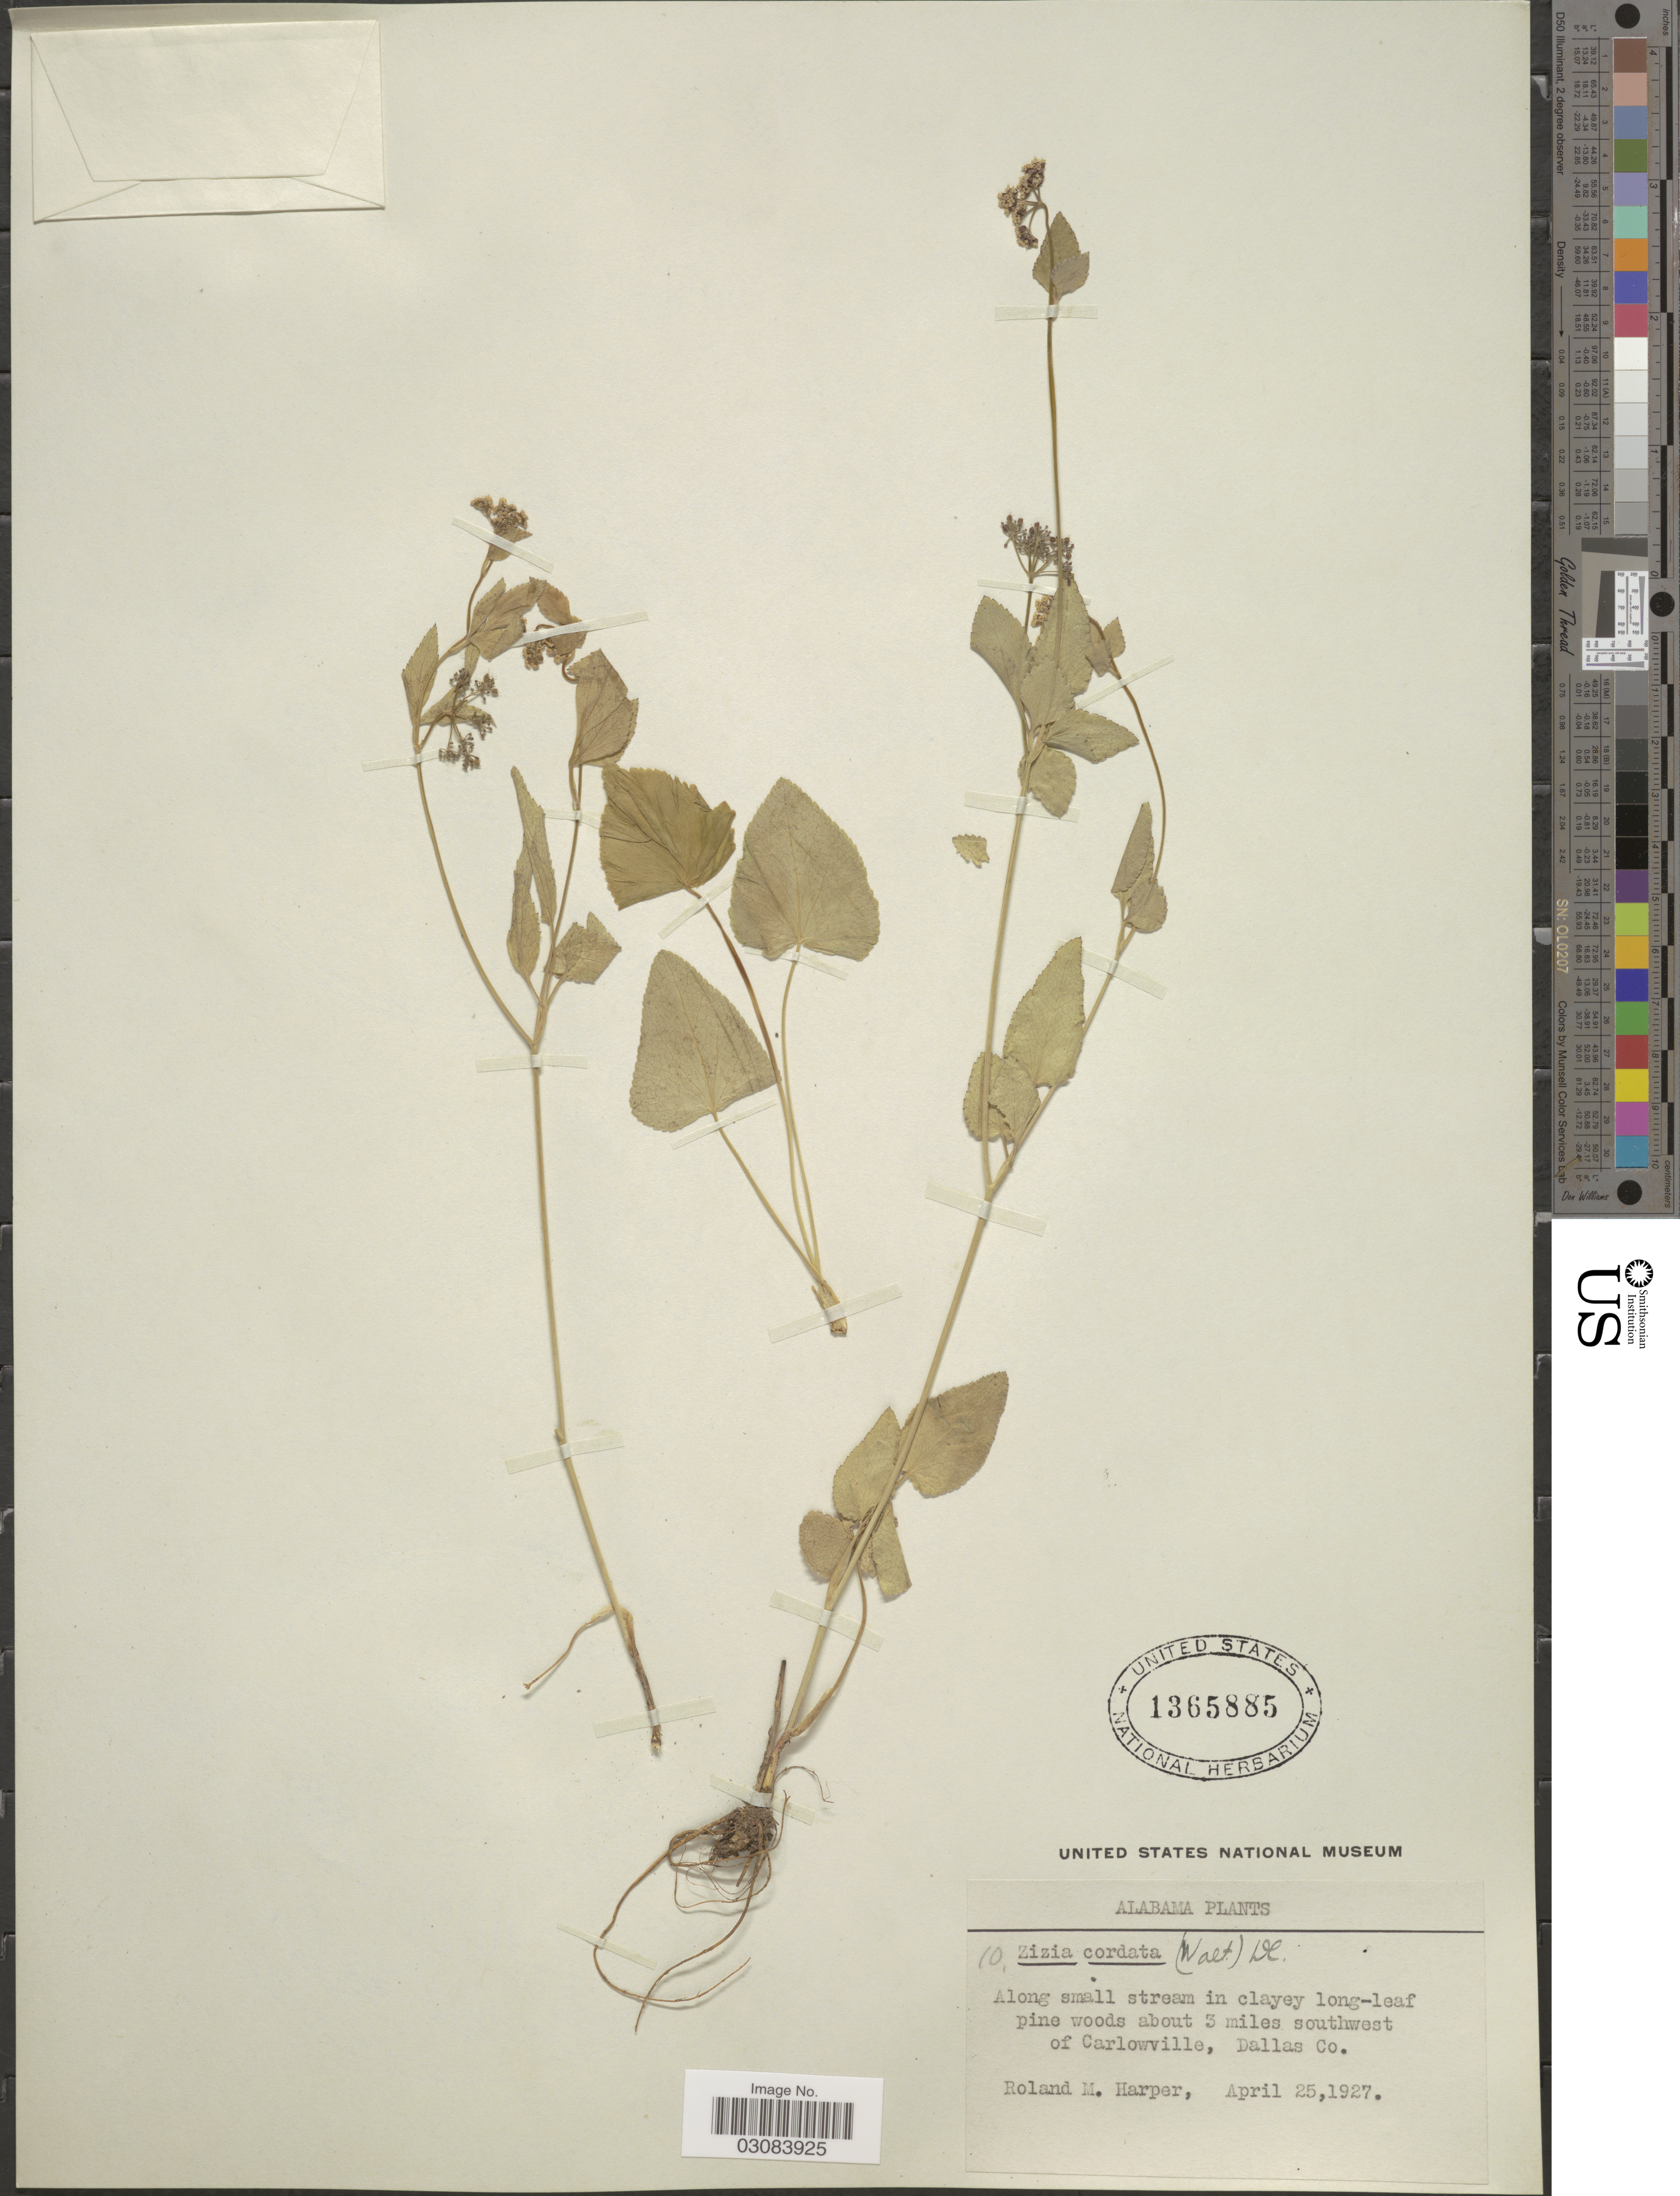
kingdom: Plantae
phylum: Tracheophyta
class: Magnoliopsida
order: Apiales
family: Apiaceae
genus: Zizia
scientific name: Zizia aptera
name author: (A. Gray) Fernald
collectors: R. M. Harper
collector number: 10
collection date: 1927-04-25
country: United States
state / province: Alabama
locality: About 3 miles southwest of Carlowville, Dallas Co.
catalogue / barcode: US 1365885